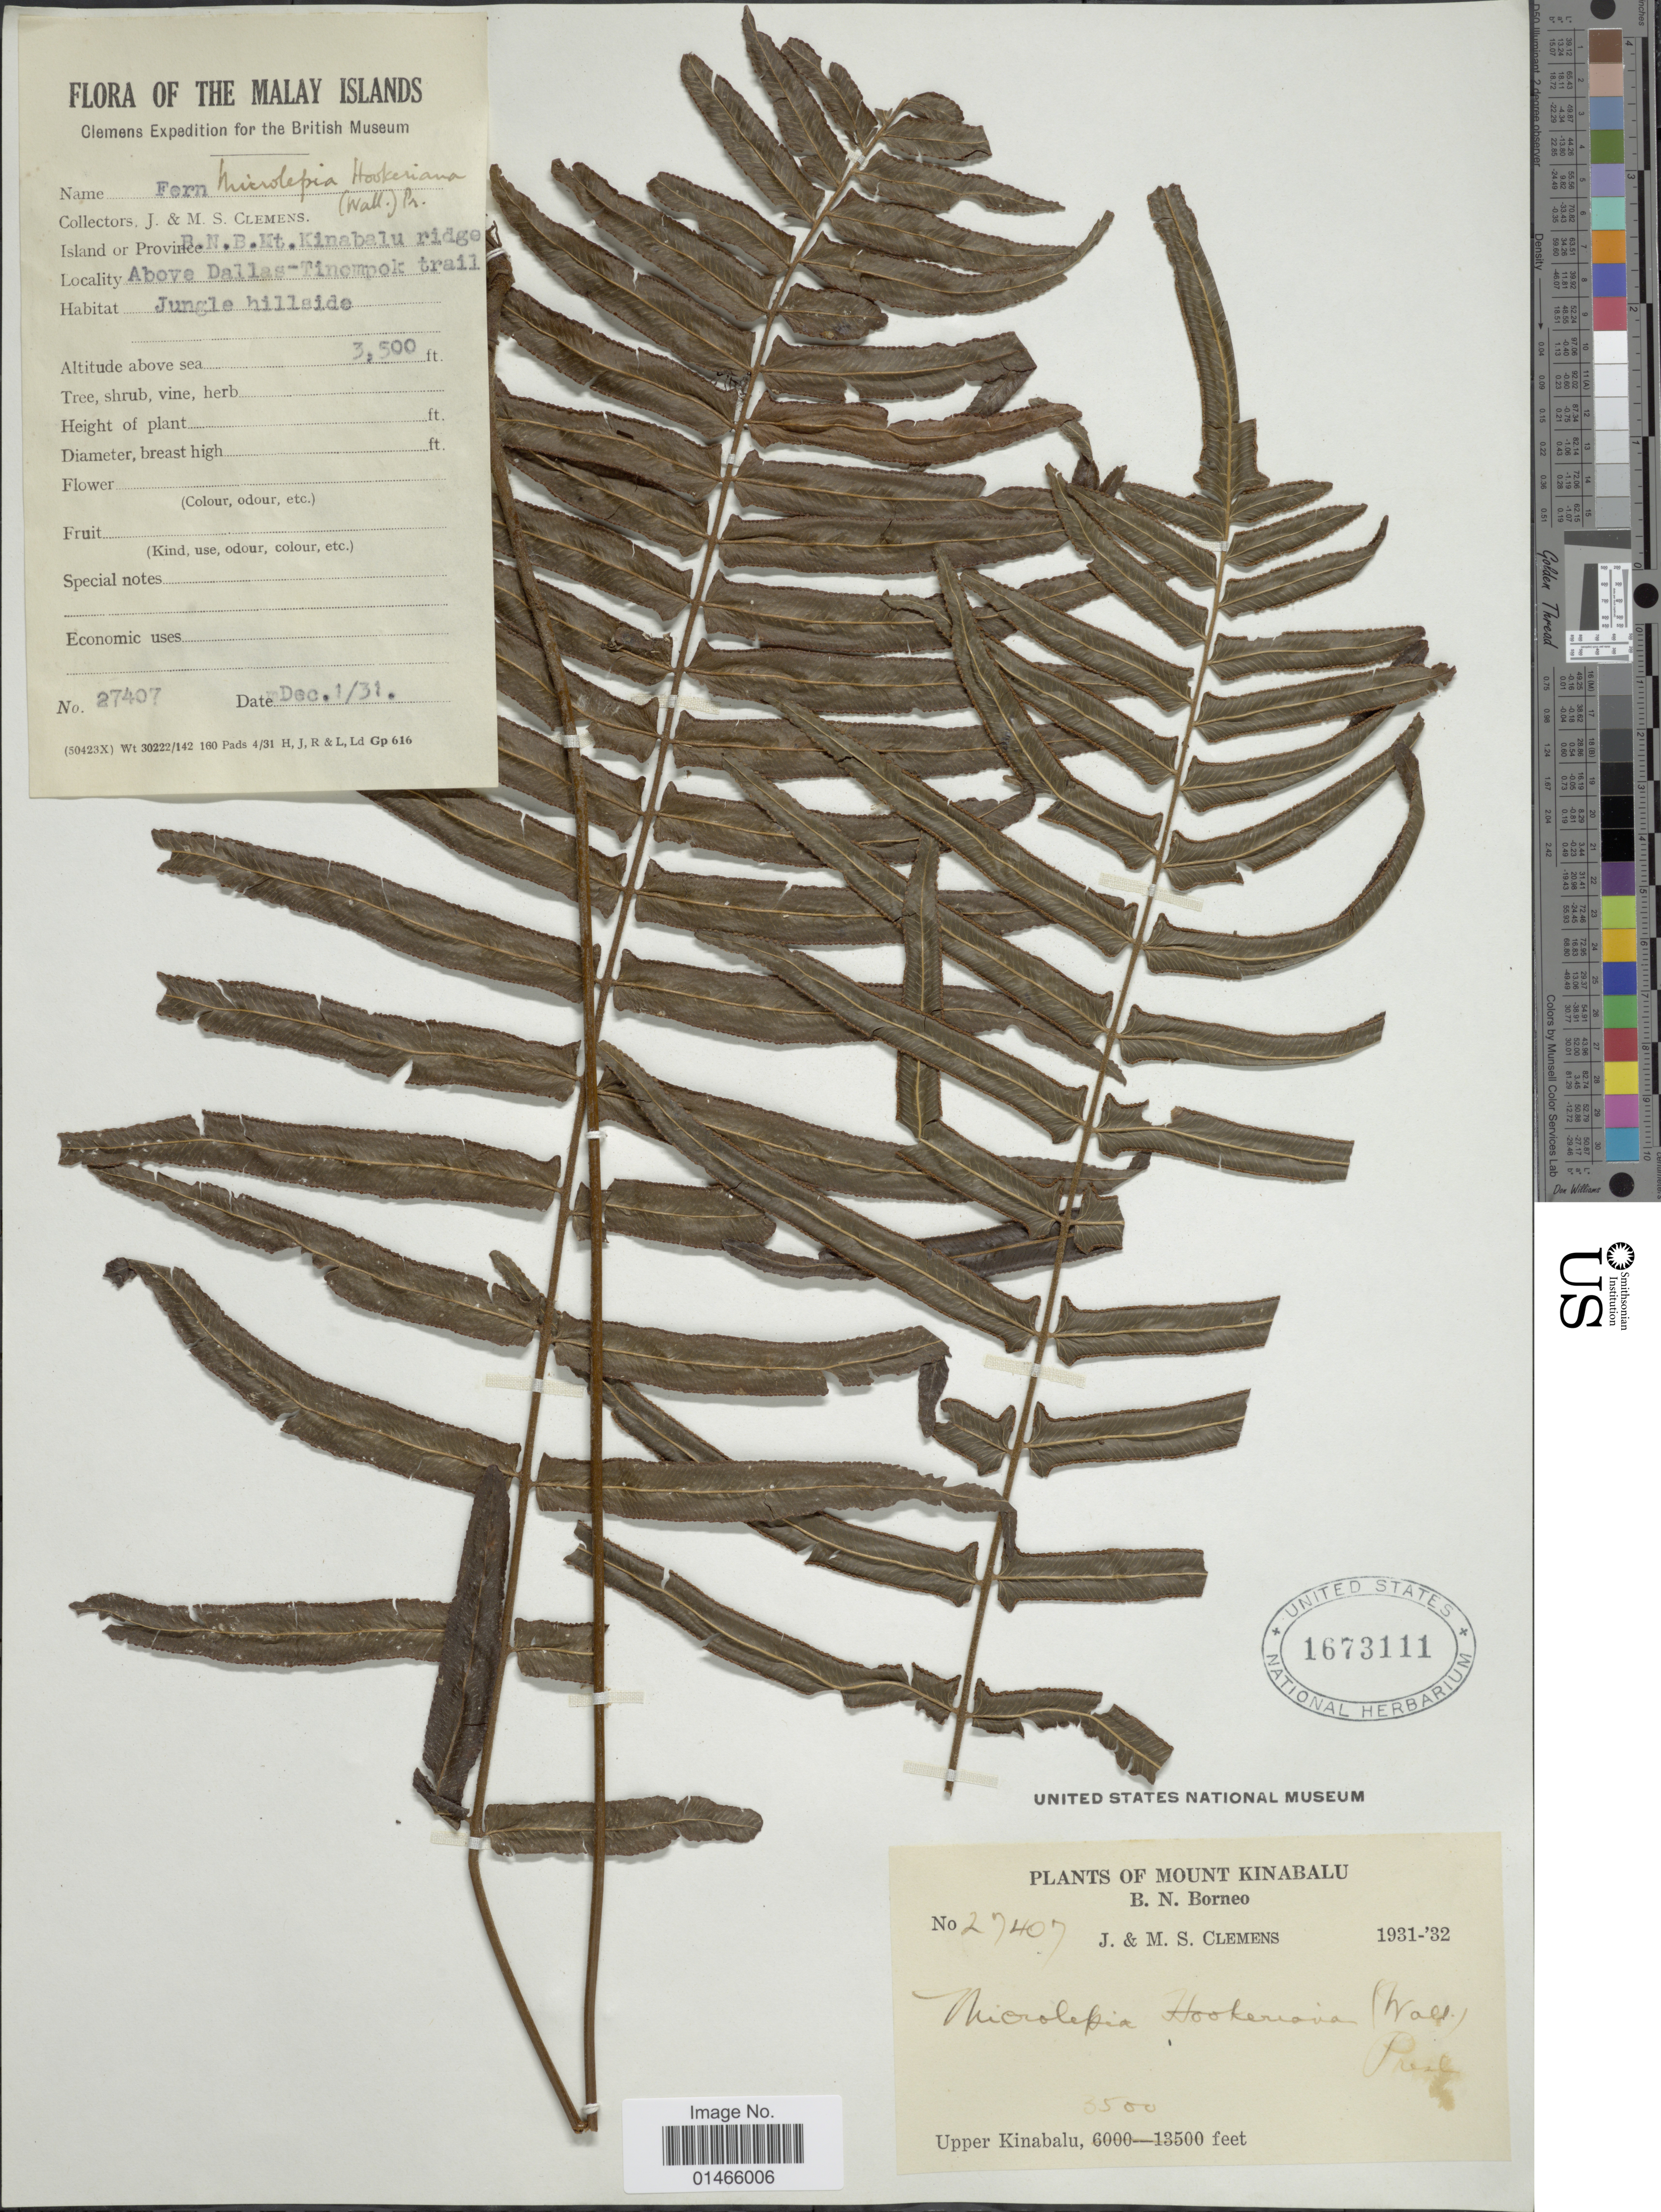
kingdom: Plantae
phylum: Tracheophyta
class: Polypodiopsida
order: Polypodiales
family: Dennstaedtiaceae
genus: Microlepia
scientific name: Microlepia hookeriana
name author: (Wall. ex Hook.) C. Presl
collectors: J. Clemens & M. S. Clemens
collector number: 27407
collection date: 1931/1932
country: Malaysia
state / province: Sabah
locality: Mount Kinabalu, B.N. Borneo, Upper Kinabalu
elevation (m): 1067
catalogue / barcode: US 1673111